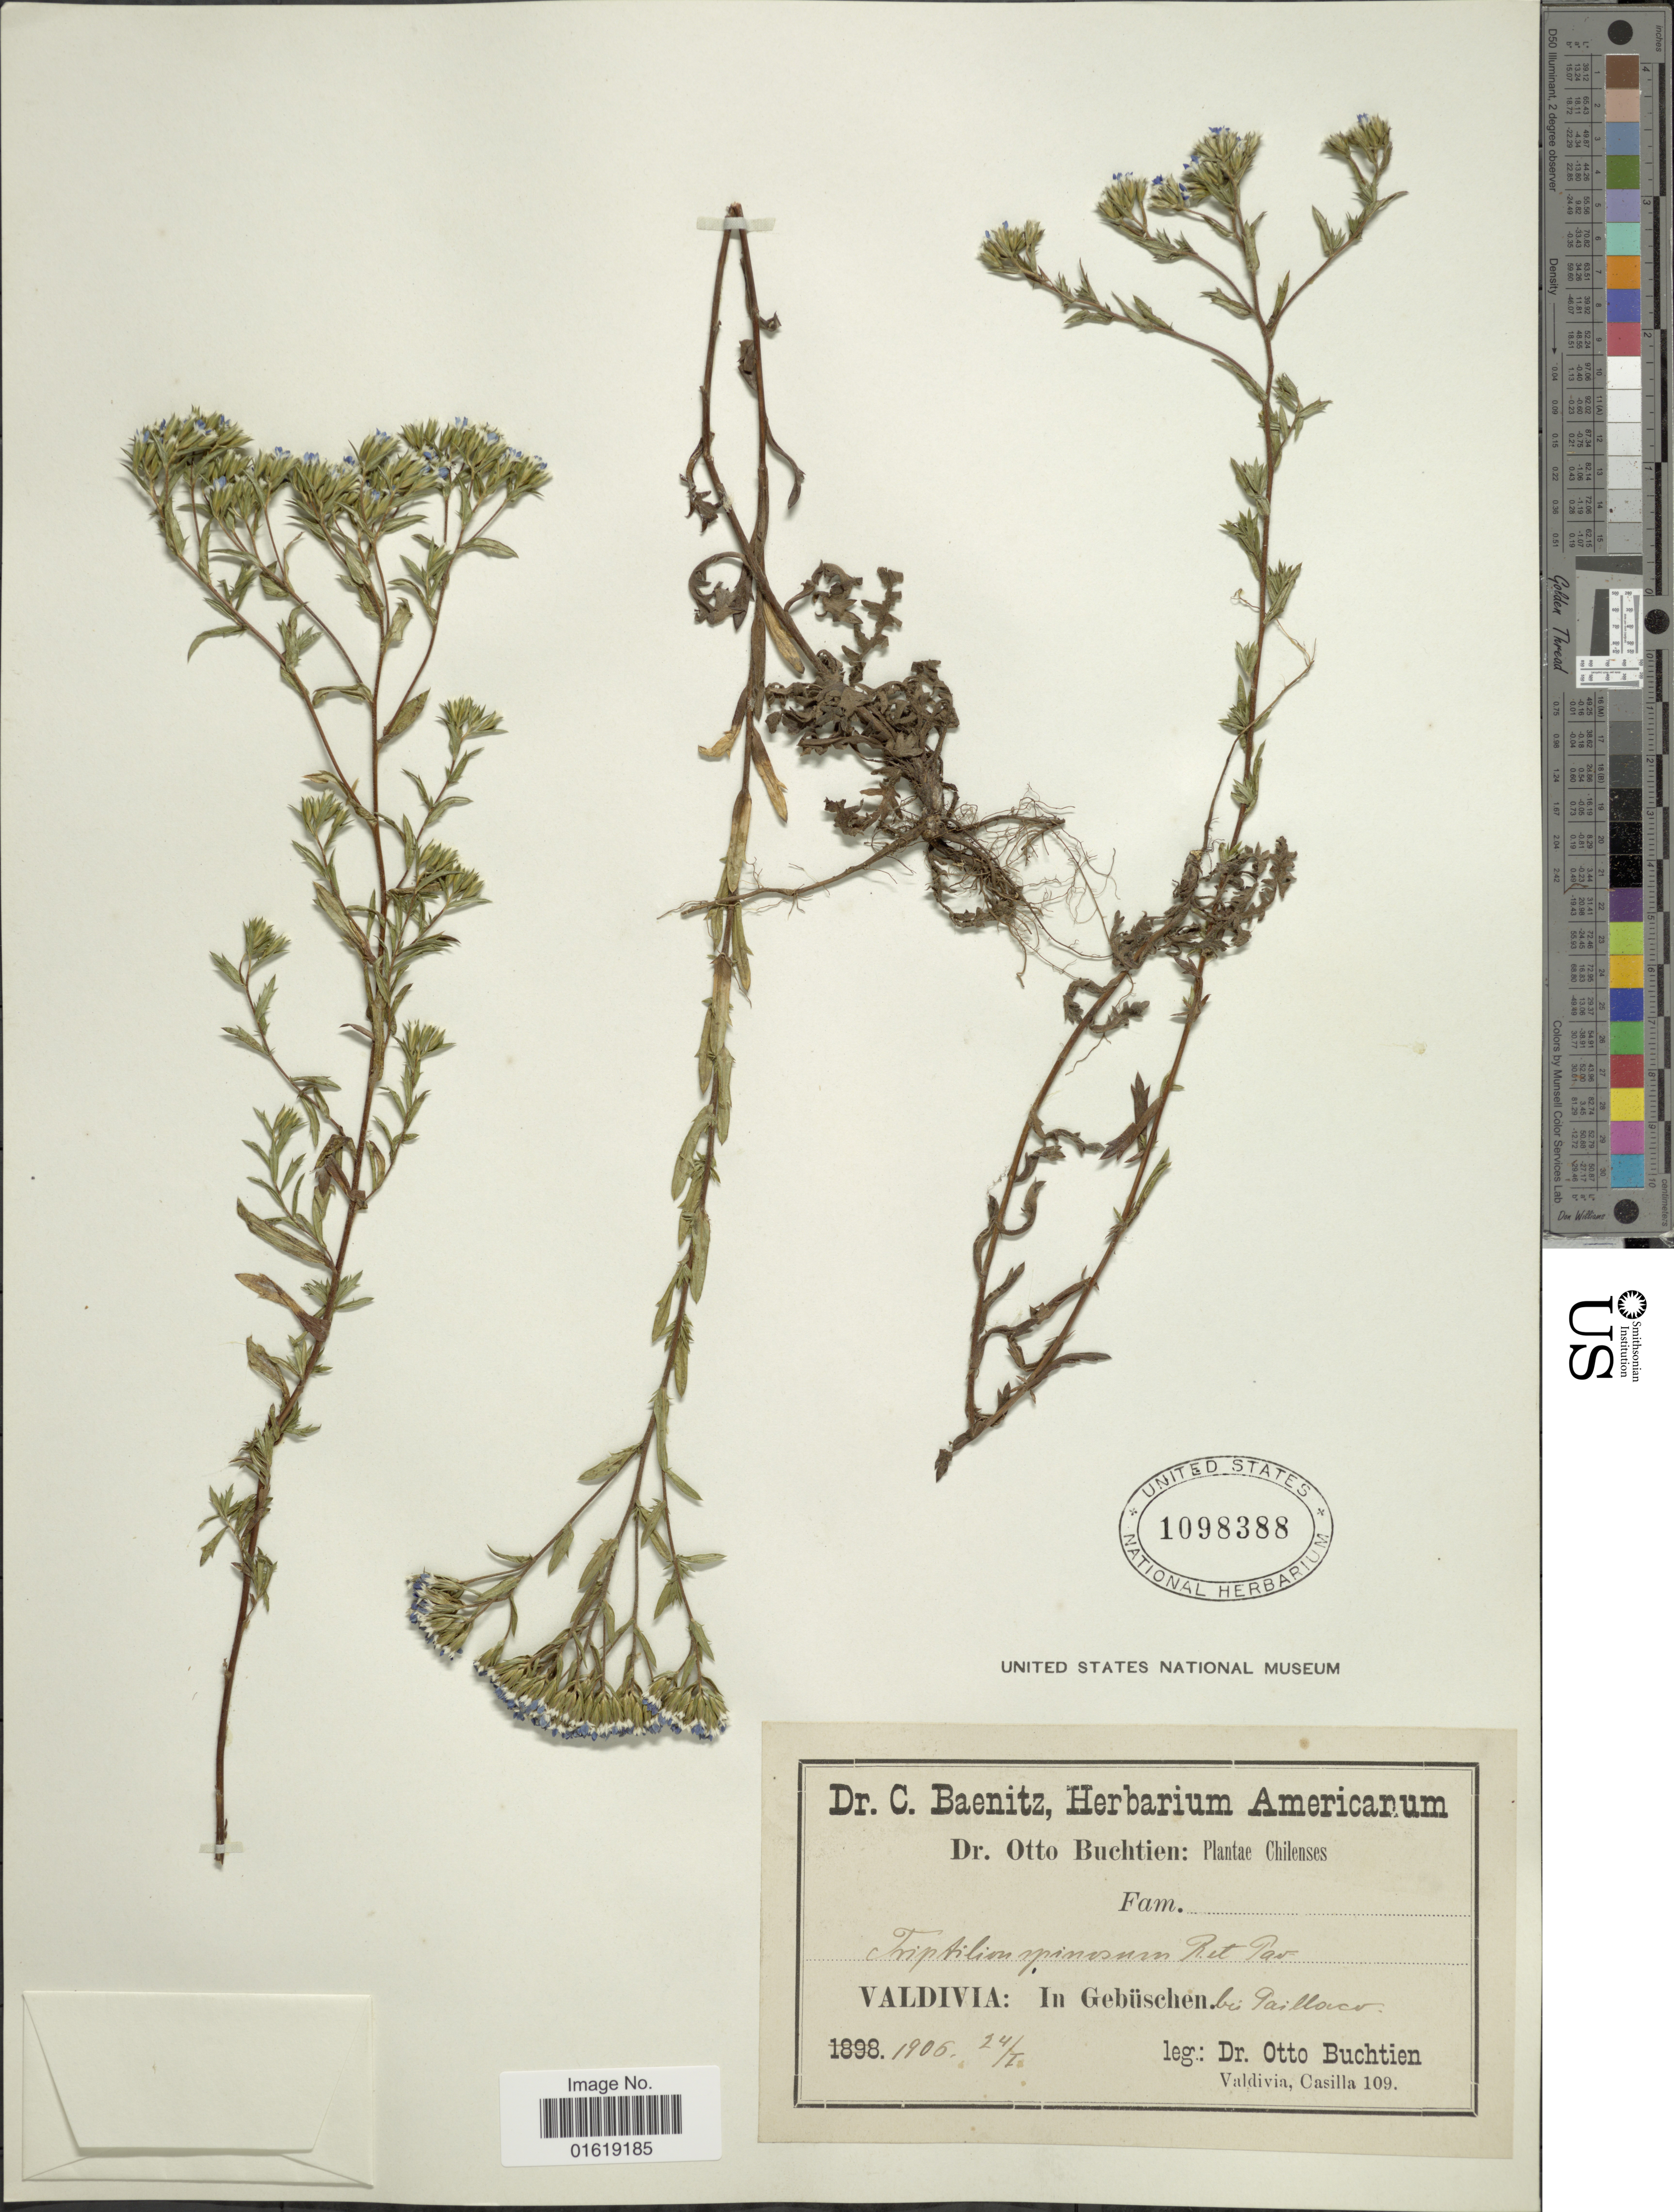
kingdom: Plantae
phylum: Tracheophyta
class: Magnoliopsida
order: Asterales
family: Asteraceae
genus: Triptilion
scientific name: Triptilion spinosum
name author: Ruiz & Pav.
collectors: O. Buchtien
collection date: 1906-01-24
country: Chile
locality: Valdivia: in Gebüschen, bei Paillaco.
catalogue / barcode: US 1098388